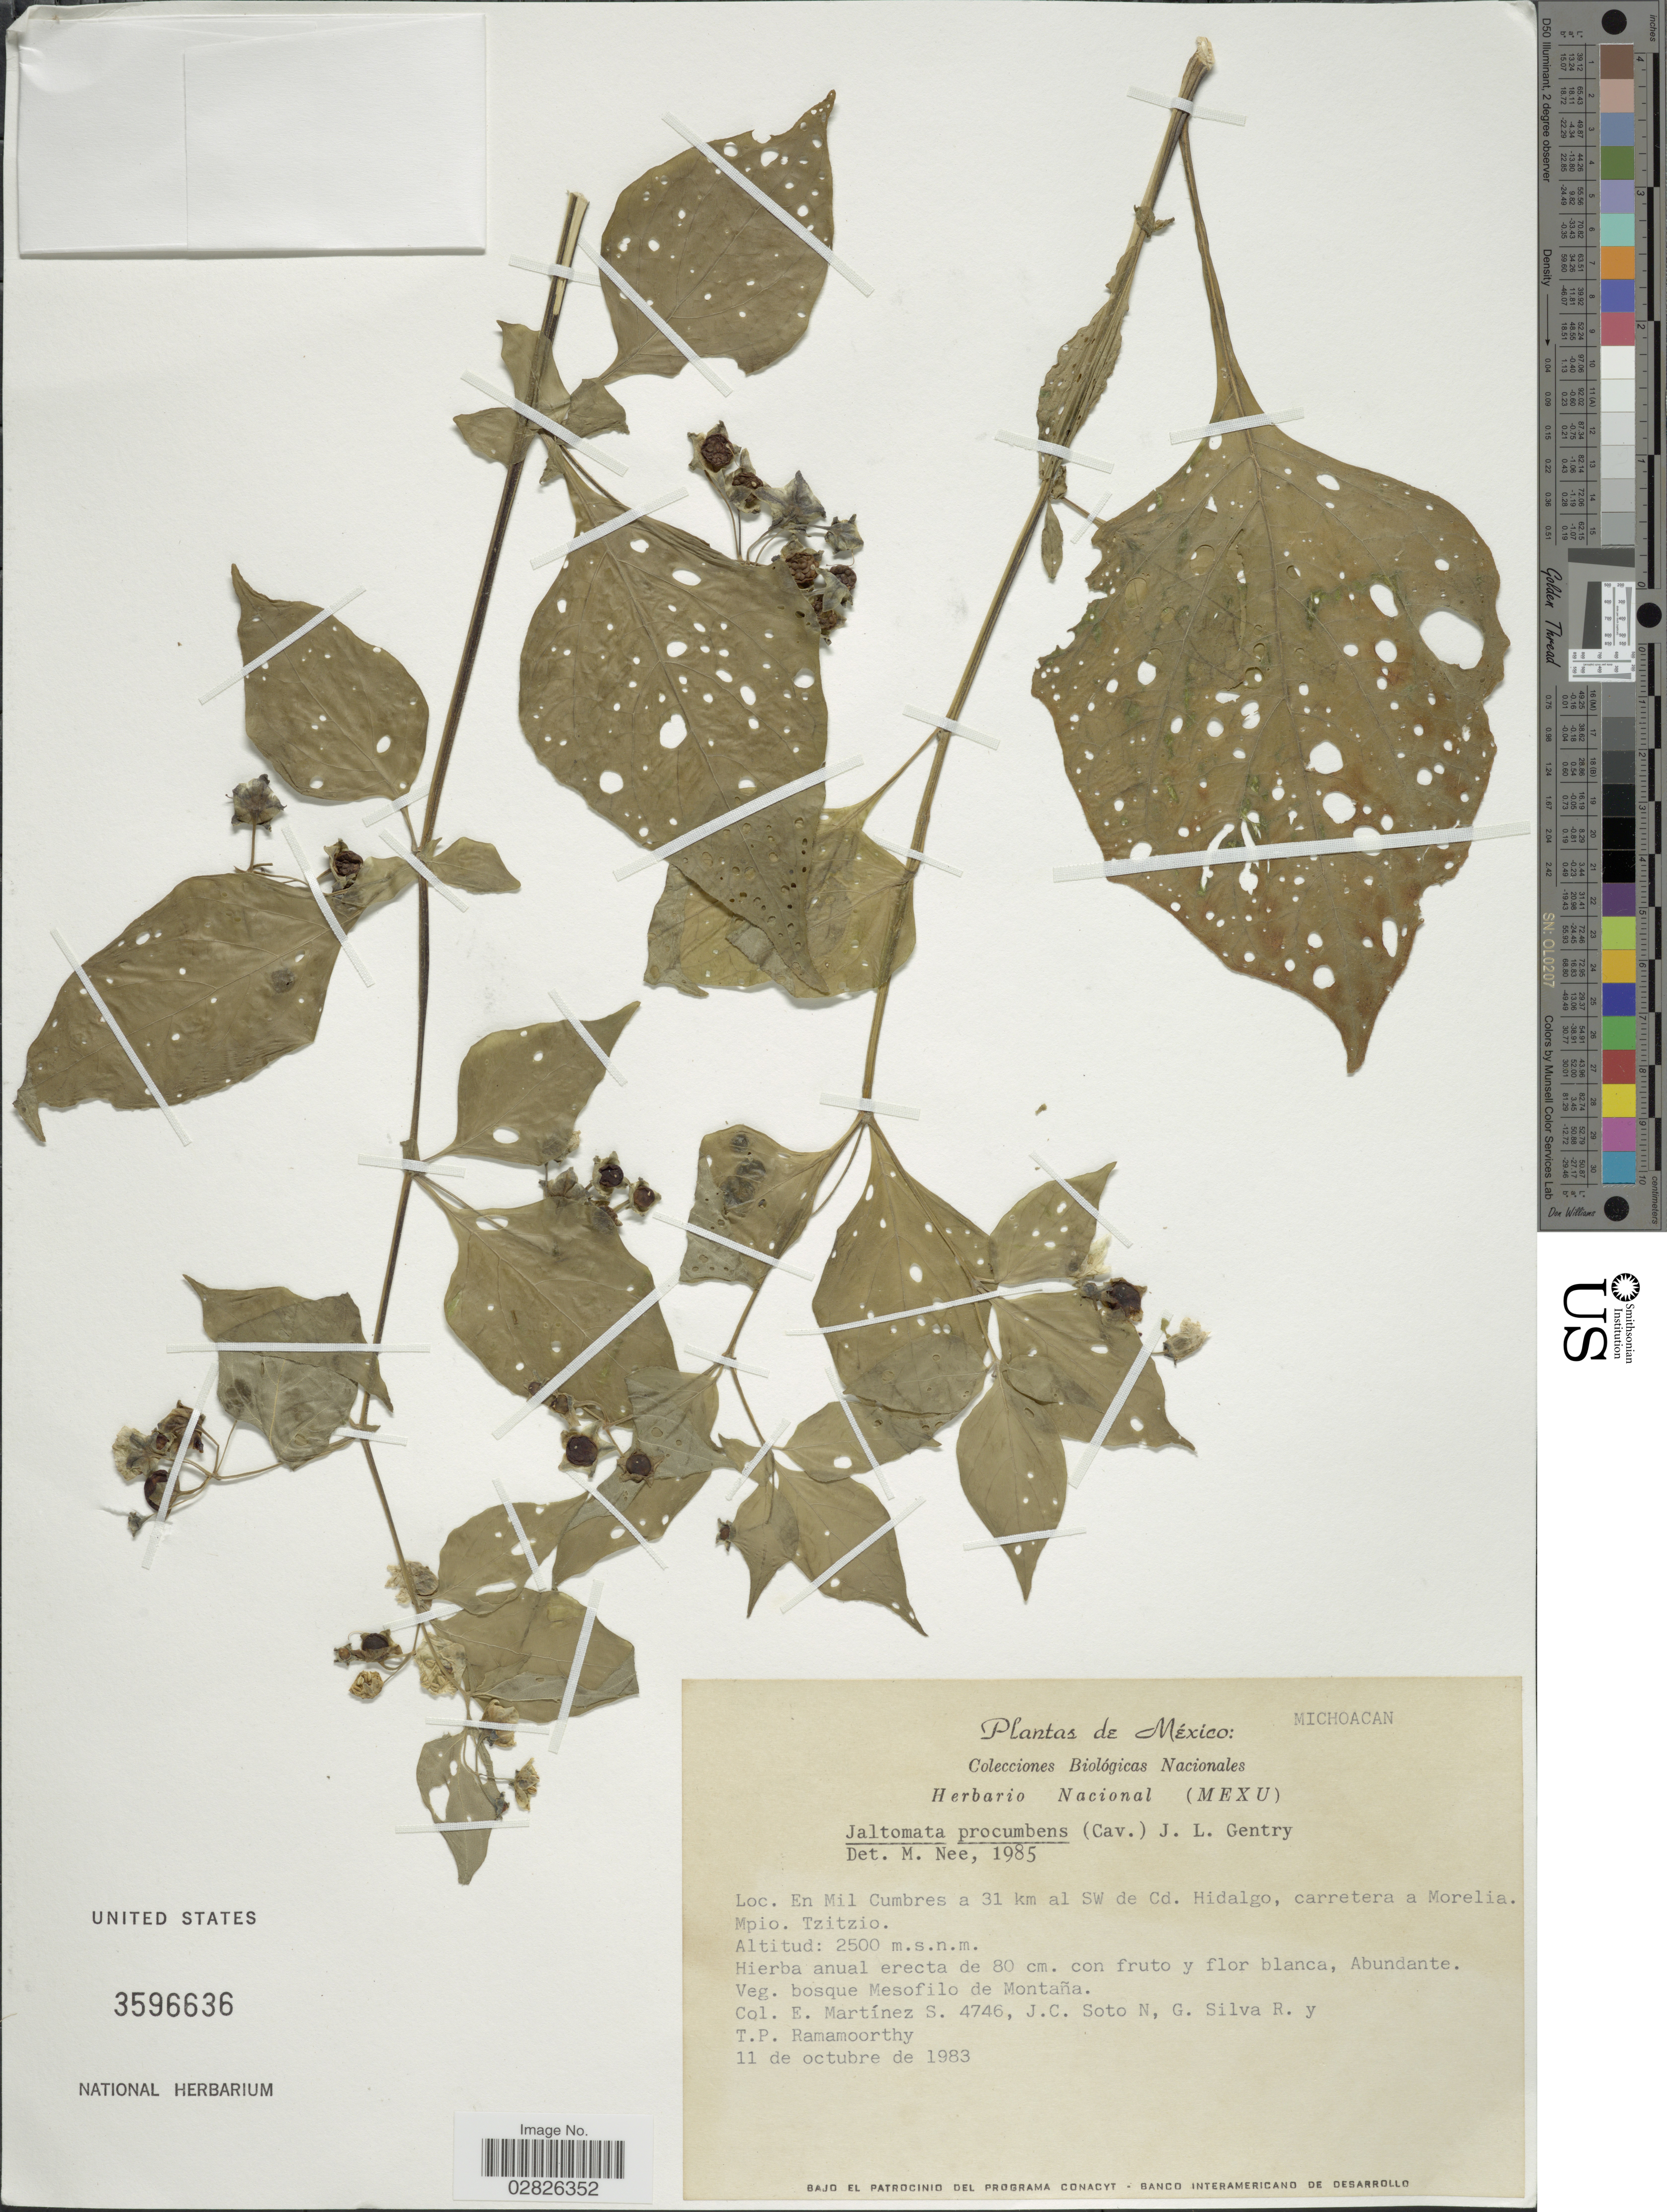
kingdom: Plantae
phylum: Tracheophyta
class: Magnoliopsida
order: Solanales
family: Solanaceae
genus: Jaltomata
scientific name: Jaltomata procumbens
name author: (Cav.) J.L. Gentry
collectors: E. M. Martínez S., J. C. Soto Núñez, G. Silva R. & T. P. Ramamoorthy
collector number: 4746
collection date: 1983-10-11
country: Mexico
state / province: Michoacán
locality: En Mil Cumbres a 31 km al SW de Cd. Hidalgo, carretera a Morelia. Mpio. Tzitzio.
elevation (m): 2500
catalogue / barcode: US 3596636